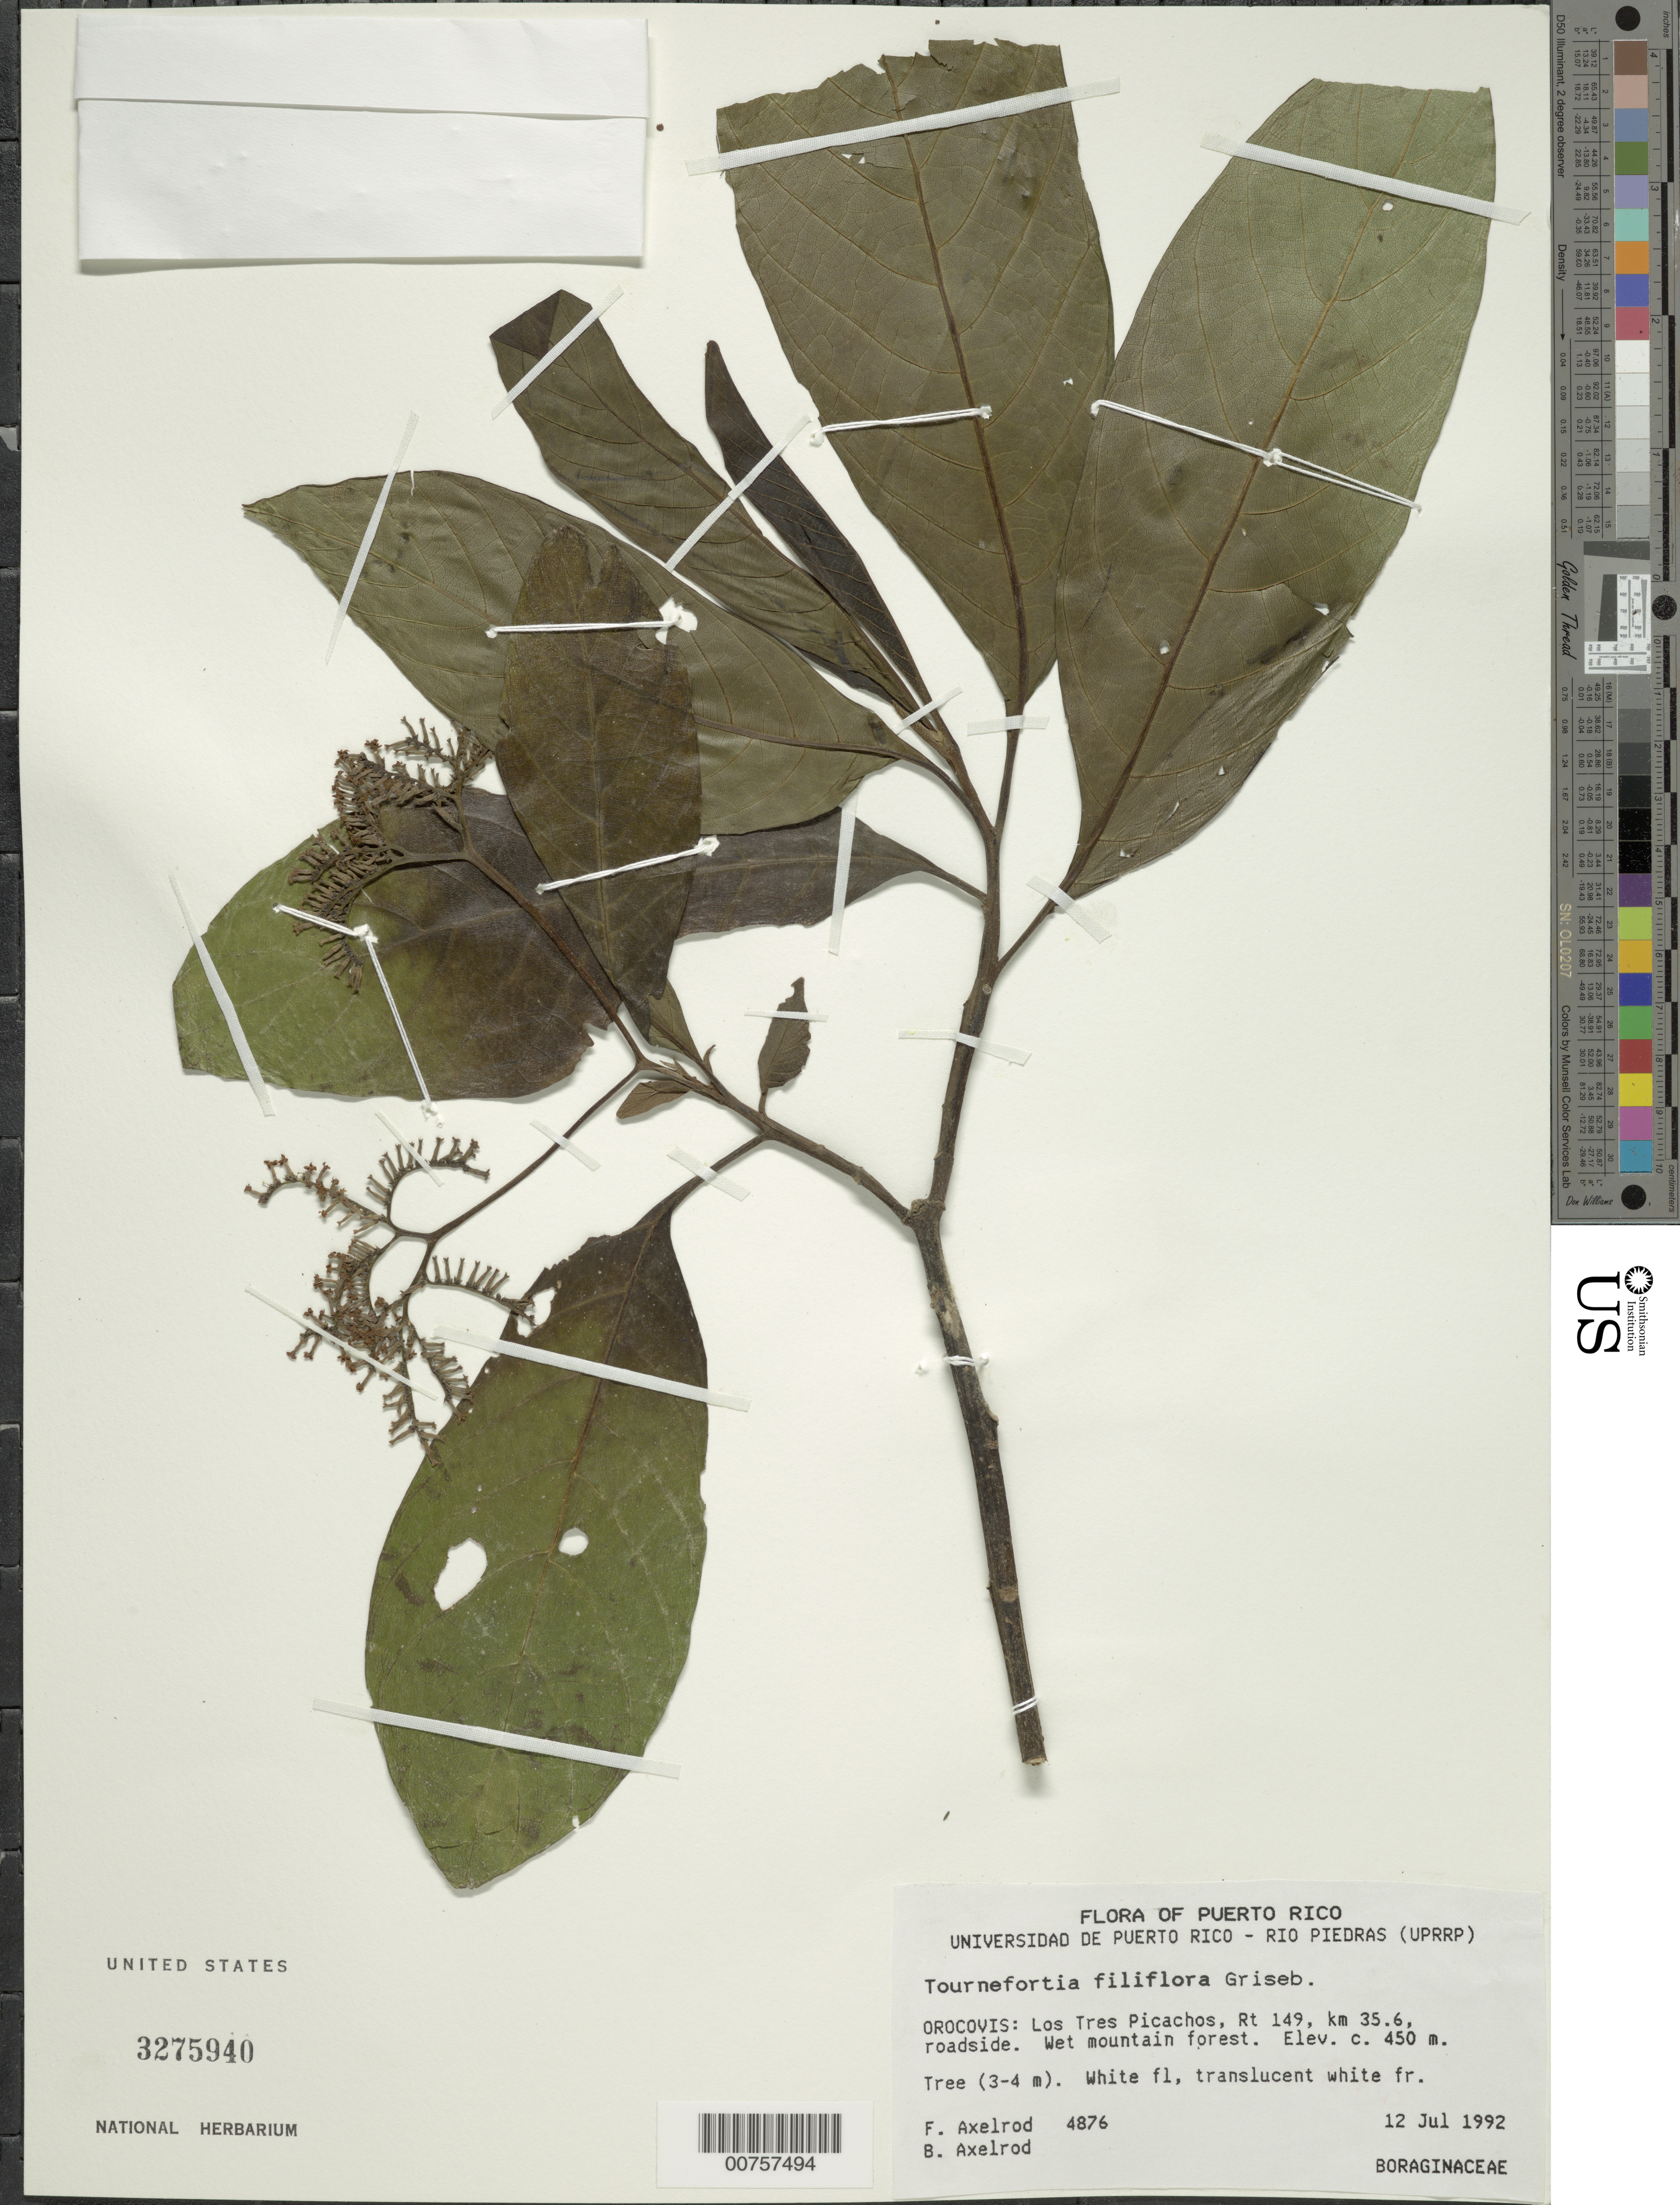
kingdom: Plantae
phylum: Tracheophyta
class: Magnoliopsida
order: Boraginales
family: Heliotropiaceae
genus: Tournefortia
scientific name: Tournefortia filiflora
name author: Griseb.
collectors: F. S. Axelrod & B. Axelrod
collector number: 4876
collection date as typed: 12 Jul 1992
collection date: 1992-07-12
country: Puerto Rico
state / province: Orocovis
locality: Orocovis: Los Tres Picachos, Rt 149, km 35.6, roadside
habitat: Wet mountain forest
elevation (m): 450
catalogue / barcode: US 3275940